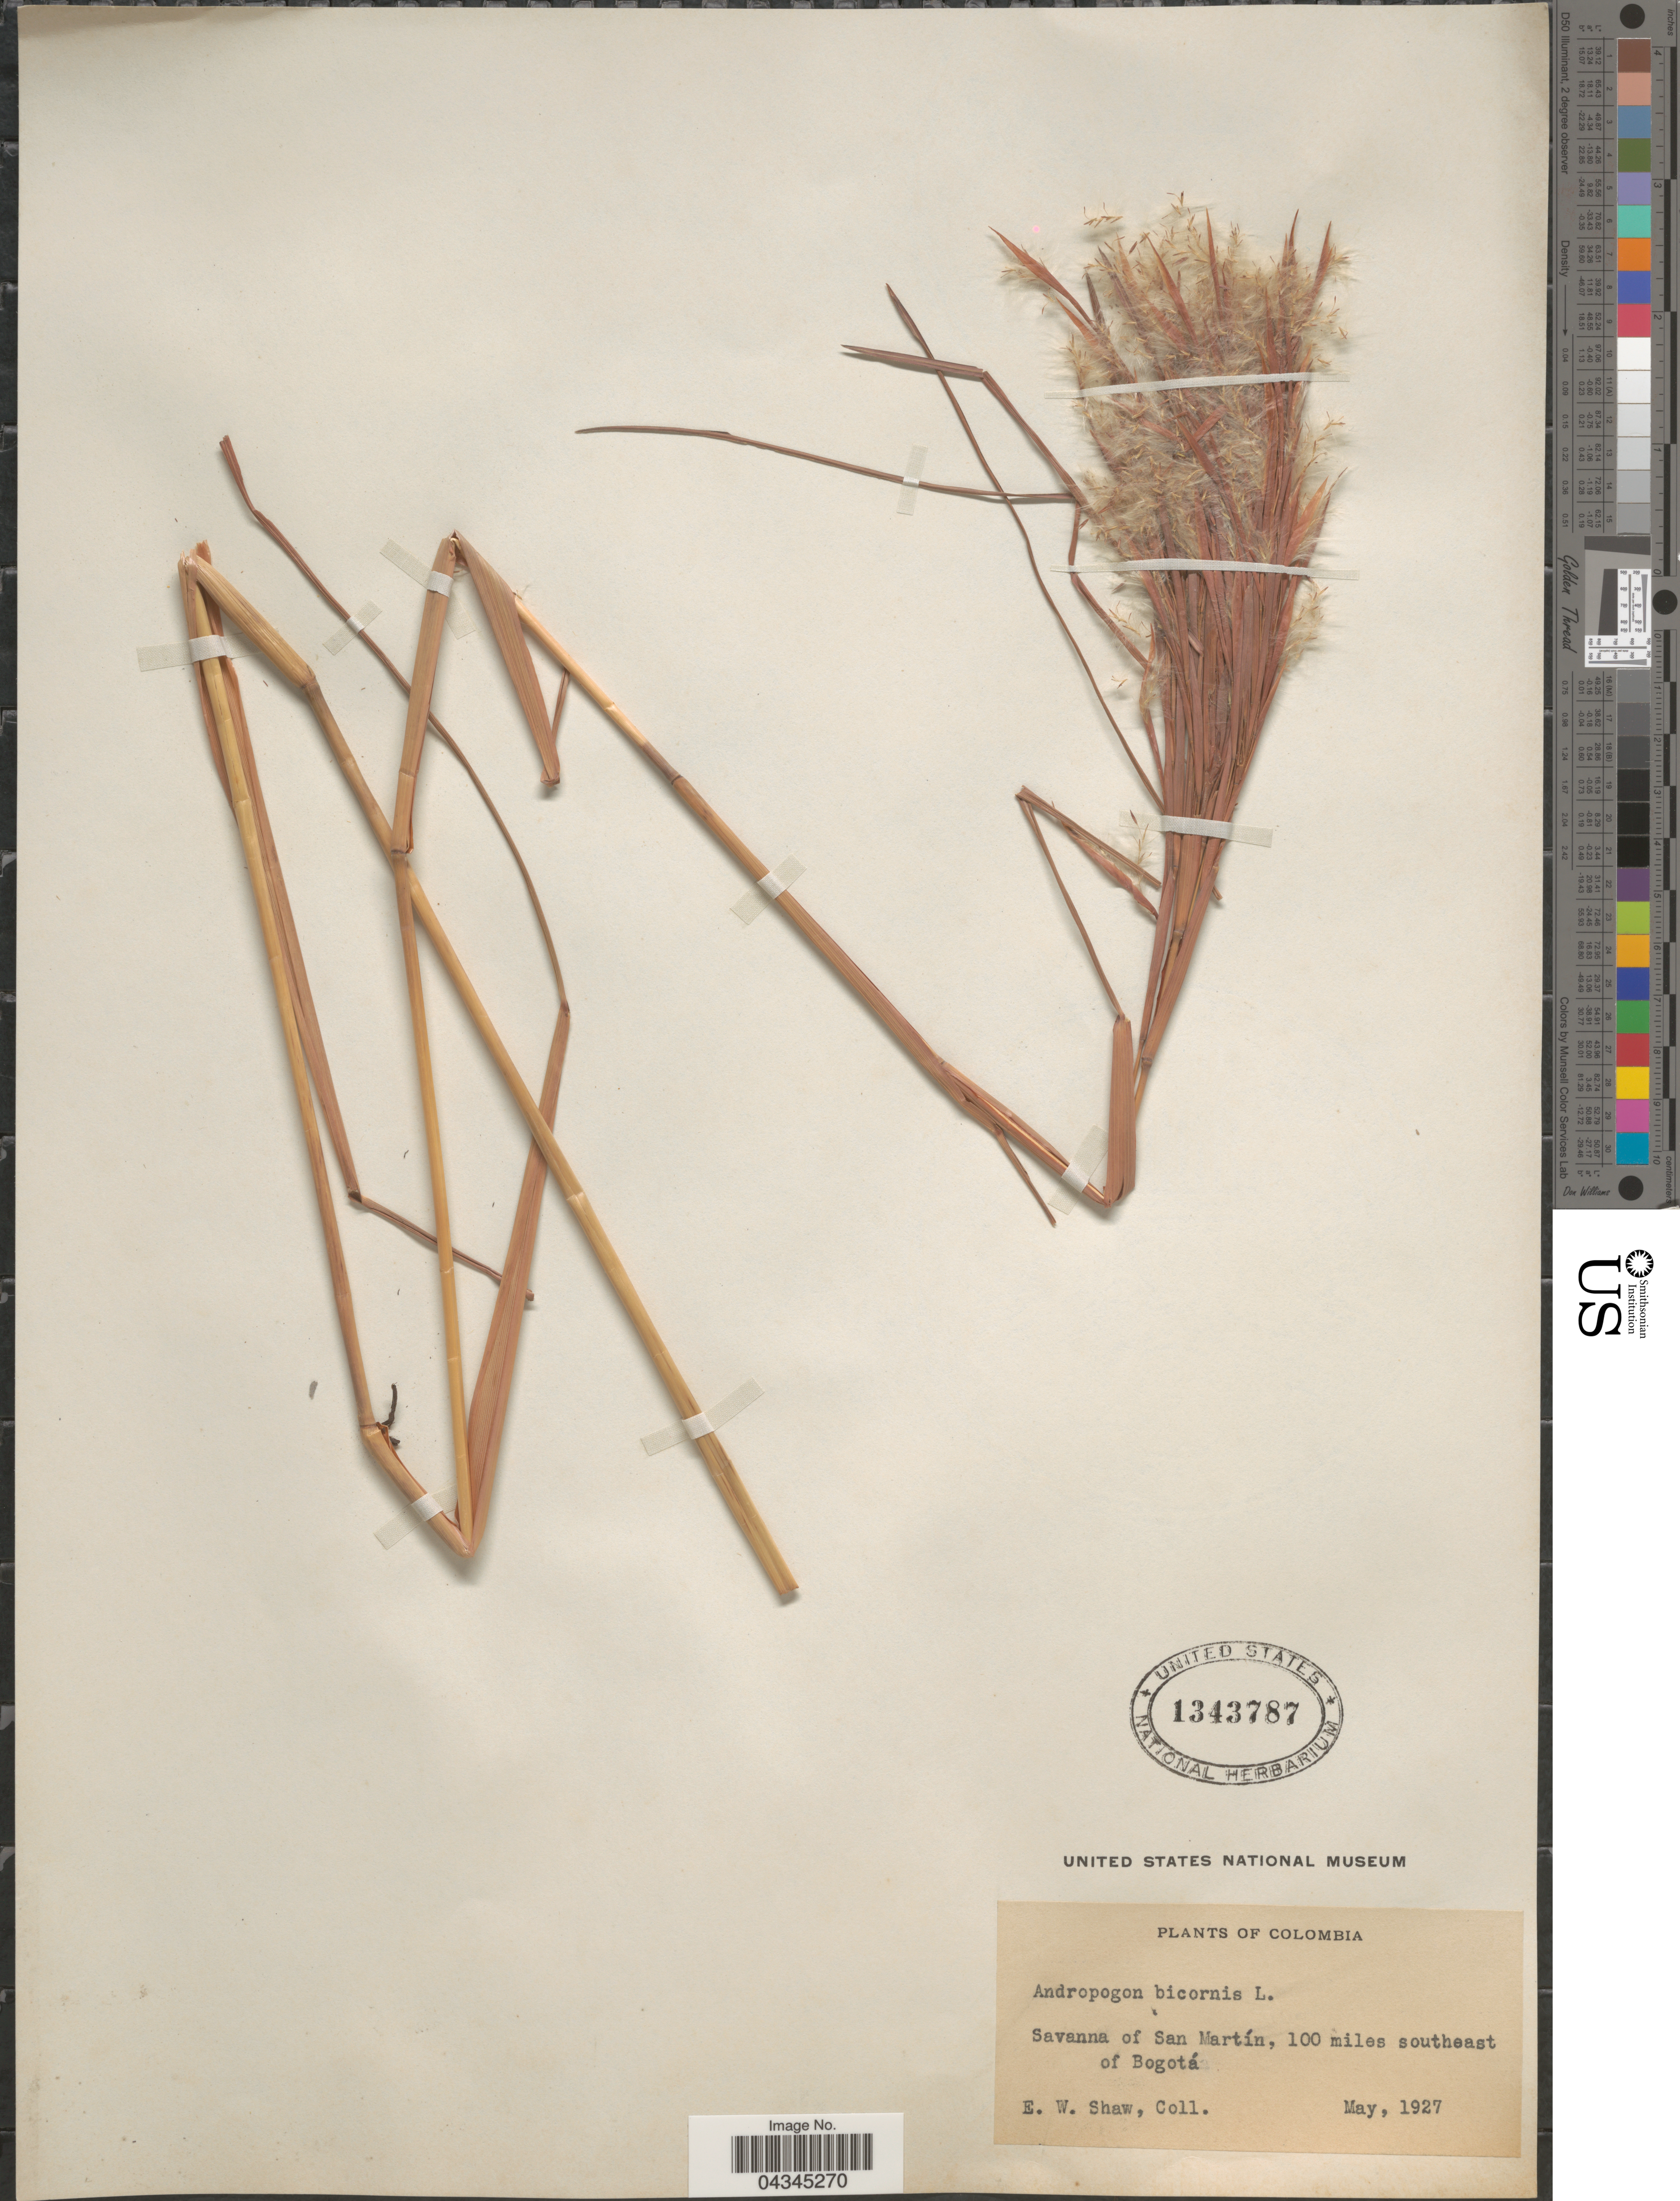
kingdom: Plantae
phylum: Tracheophyta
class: Liliopsida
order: Poales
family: Poaceae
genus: Andropogon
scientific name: Andropogon bicornis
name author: L.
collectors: E. W. Shaw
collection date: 1927-05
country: Colombia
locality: Savanna of San Martín, 100 miles southeast of Bogotá.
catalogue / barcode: US 1343787